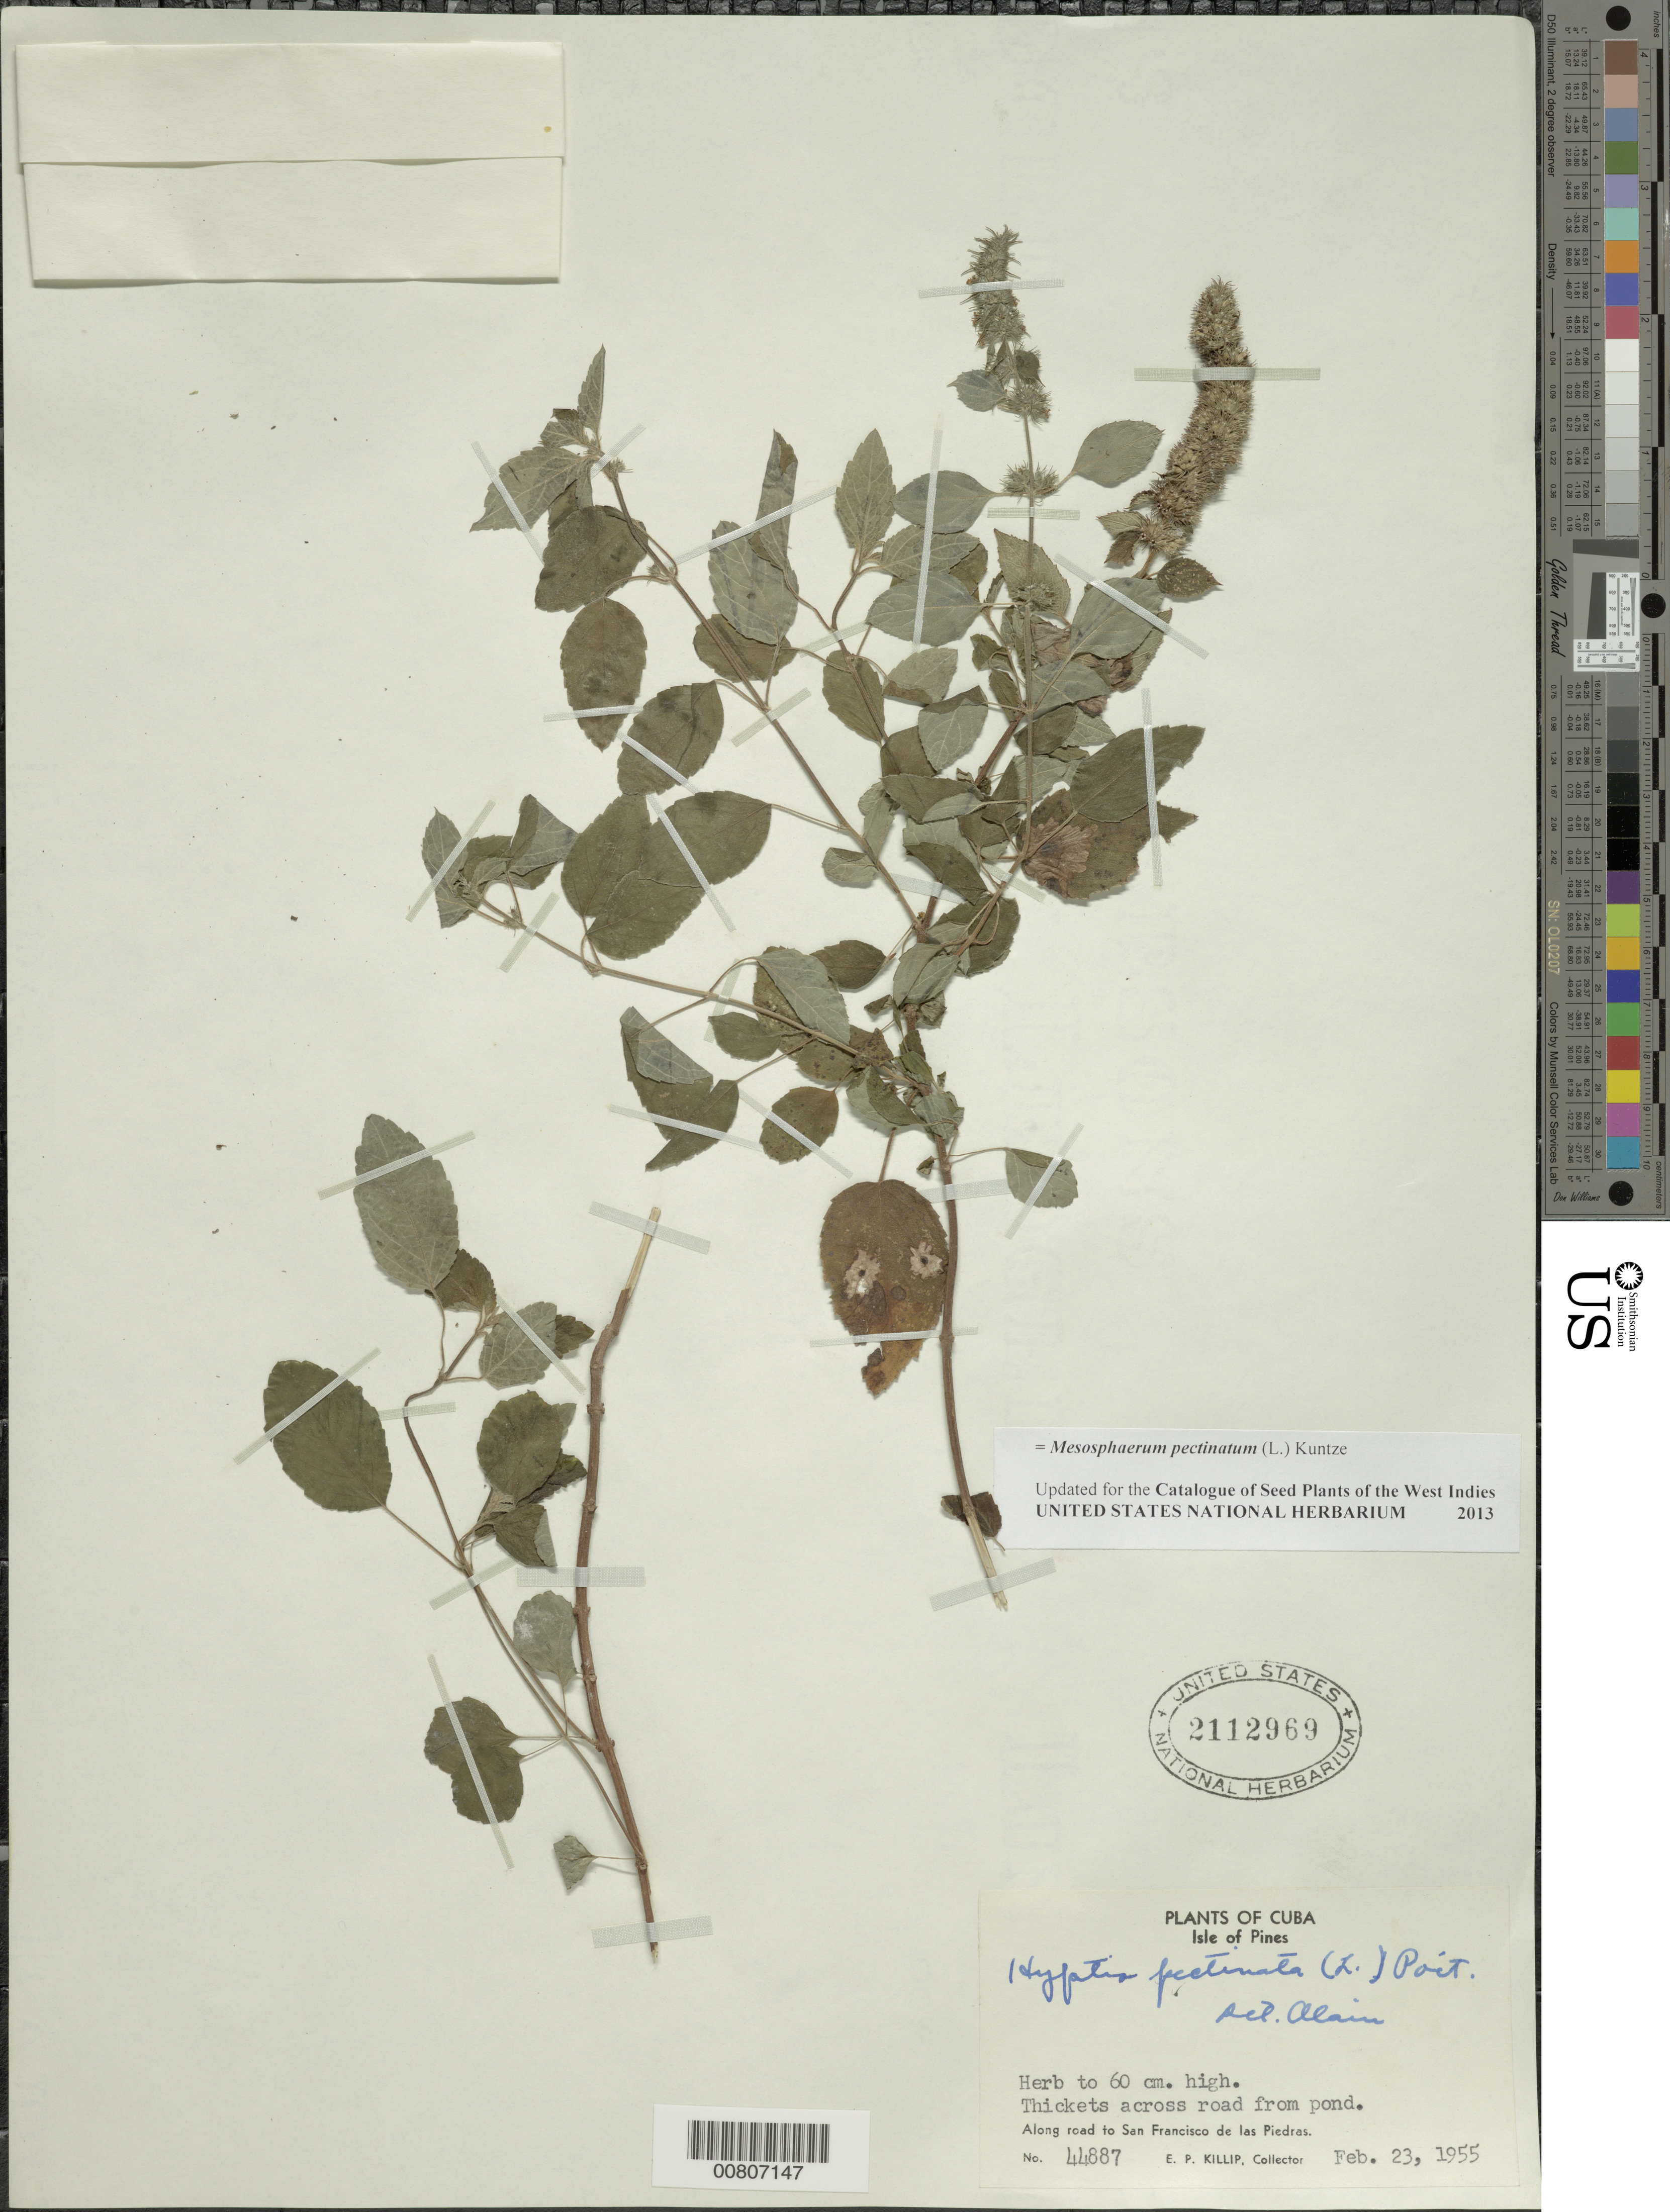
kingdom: Plantae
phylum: Tracheophyta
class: Magnoliopsida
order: Lamiales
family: Lamiaceae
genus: Hyptis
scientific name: Hyptis pectinata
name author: (L.) Poit.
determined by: Liogier, Alain H.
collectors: E. P. Killip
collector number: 44887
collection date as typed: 23 Feb 1955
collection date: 1955-02-23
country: Cuba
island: Isla de la Juventud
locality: Isle of Pines, San Francisco de las Piedras road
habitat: Thickets across road from pond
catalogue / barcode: US 2112969